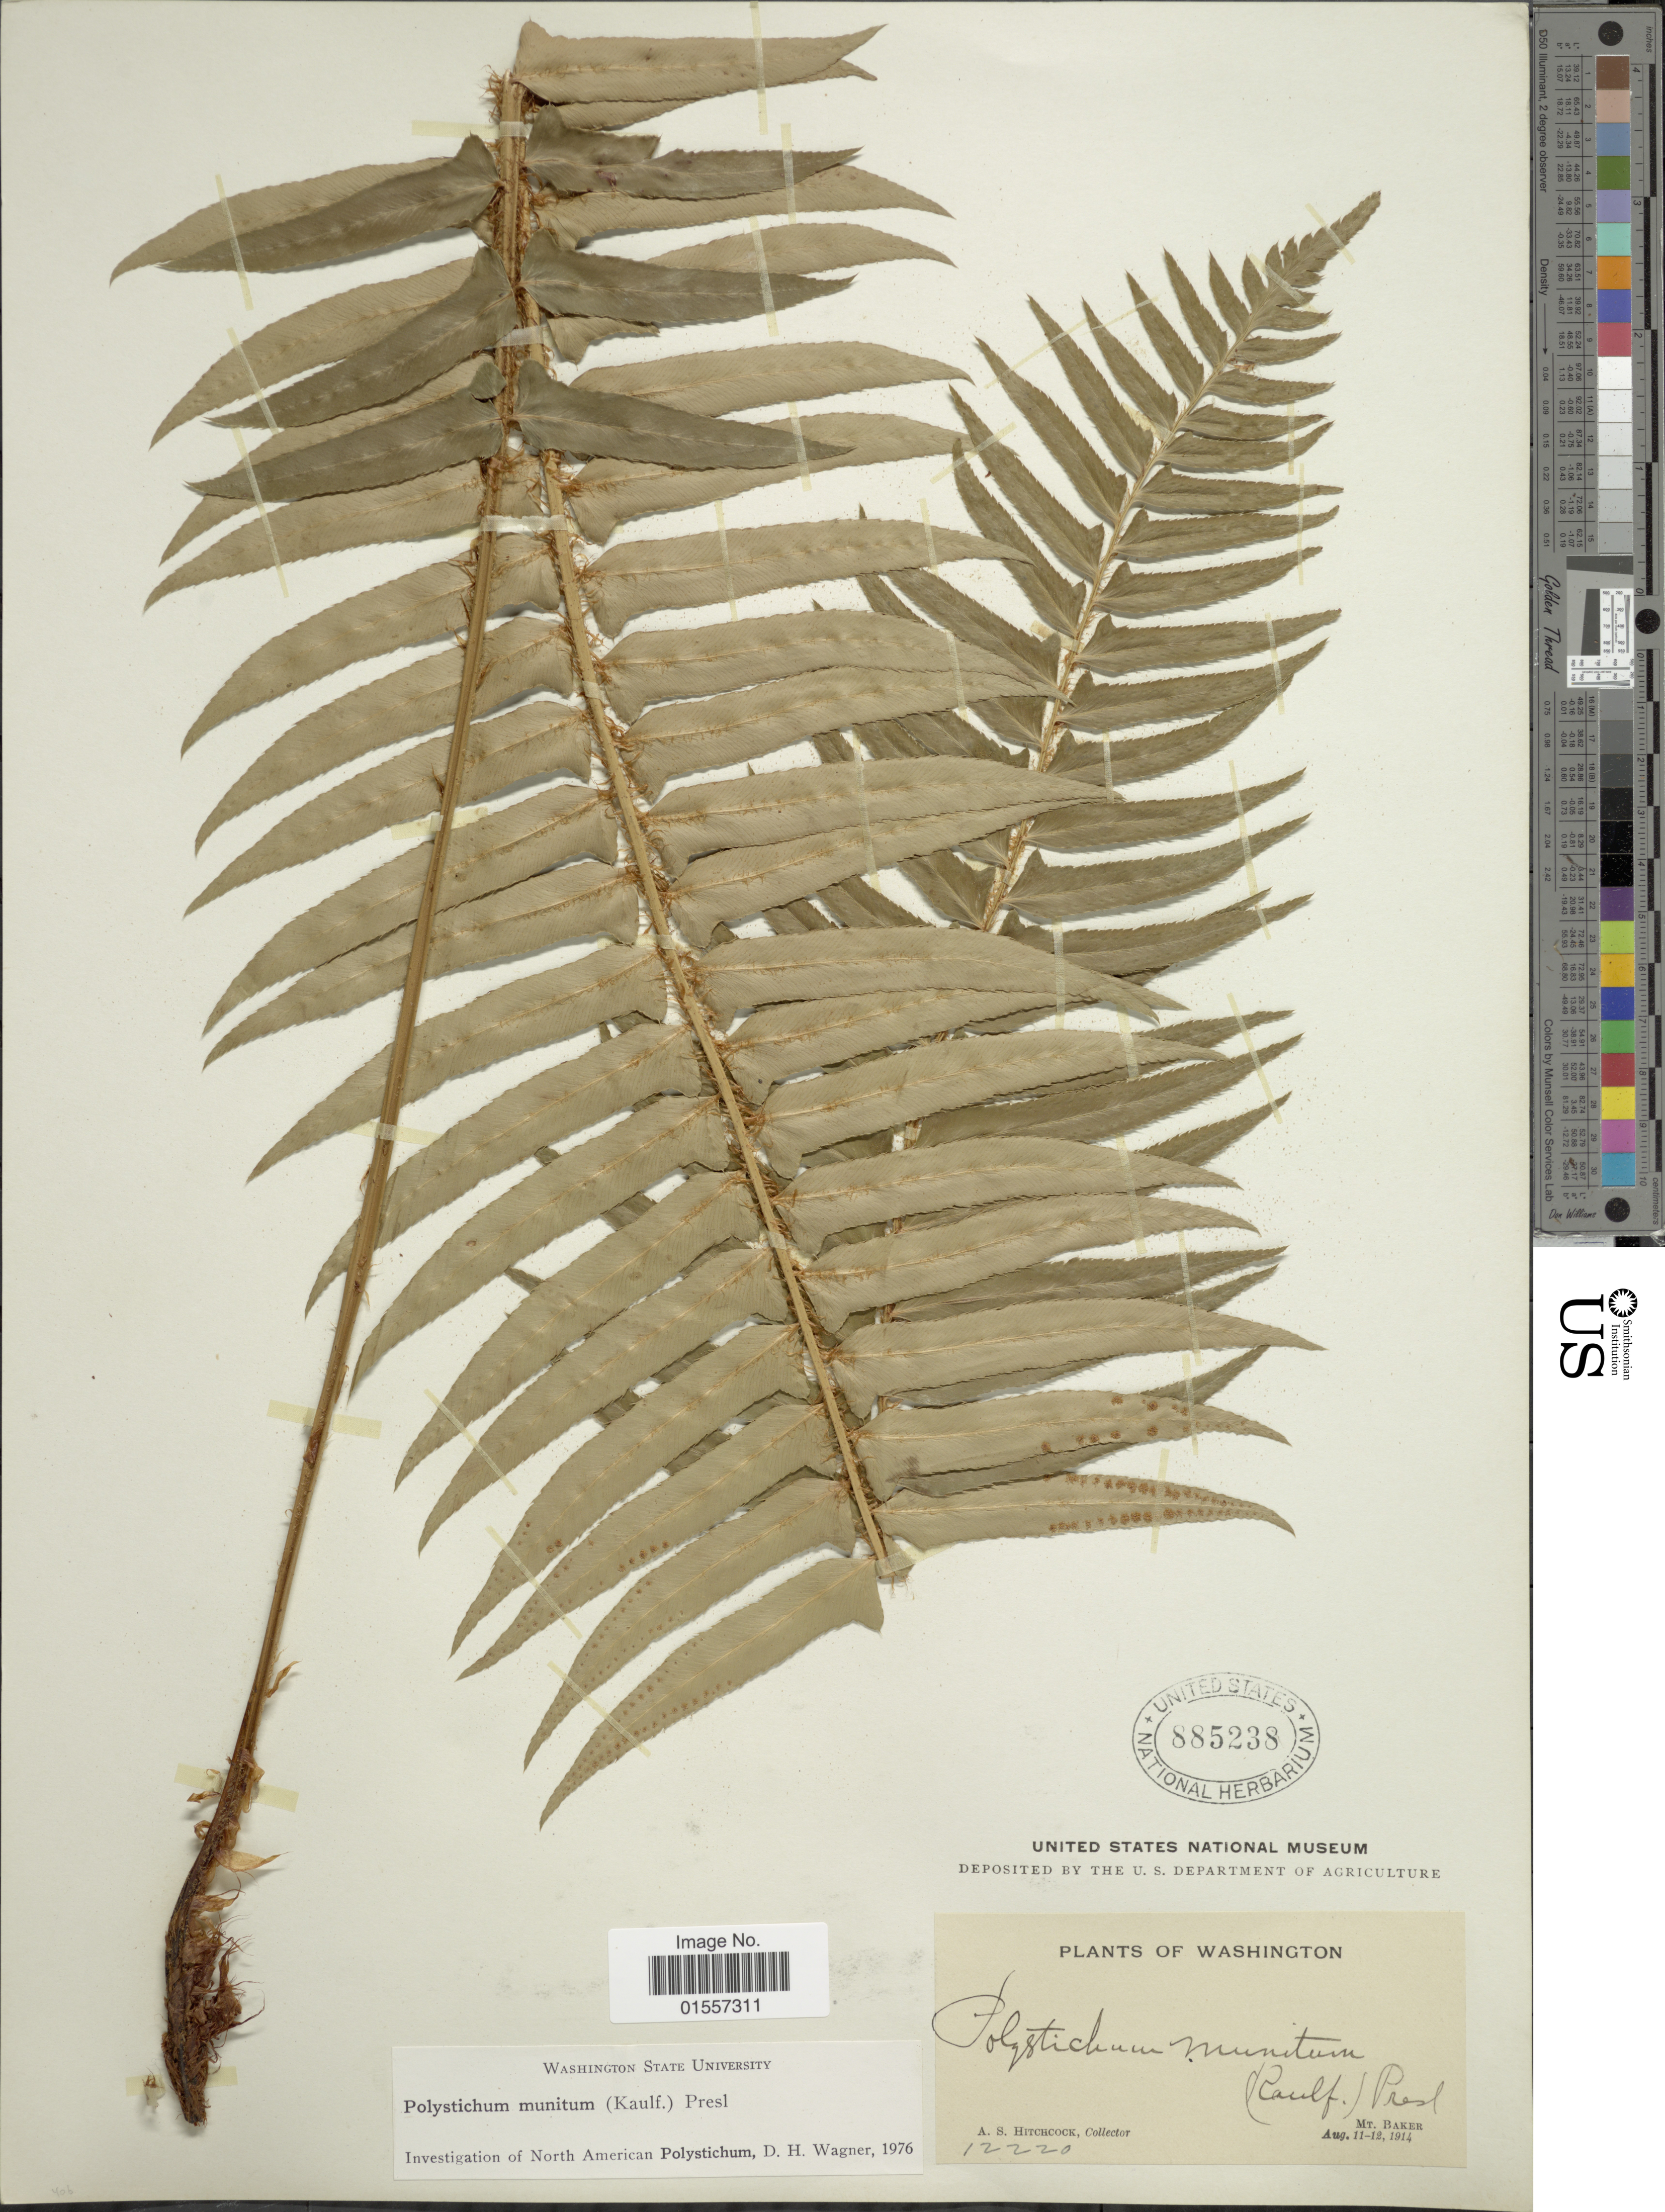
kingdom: Plantae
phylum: Tracheophyta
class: Polypodiopsida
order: Polypodiales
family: Dryopteridaceae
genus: Polystichum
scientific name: Polystichum munitum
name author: (Kaulf.) C. Presl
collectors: A. S. Hitchcock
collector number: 12220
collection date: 1914-08-11/1914-08-12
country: United States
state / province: Washington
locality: Washington, Mt. Baker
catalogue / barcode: US 885238